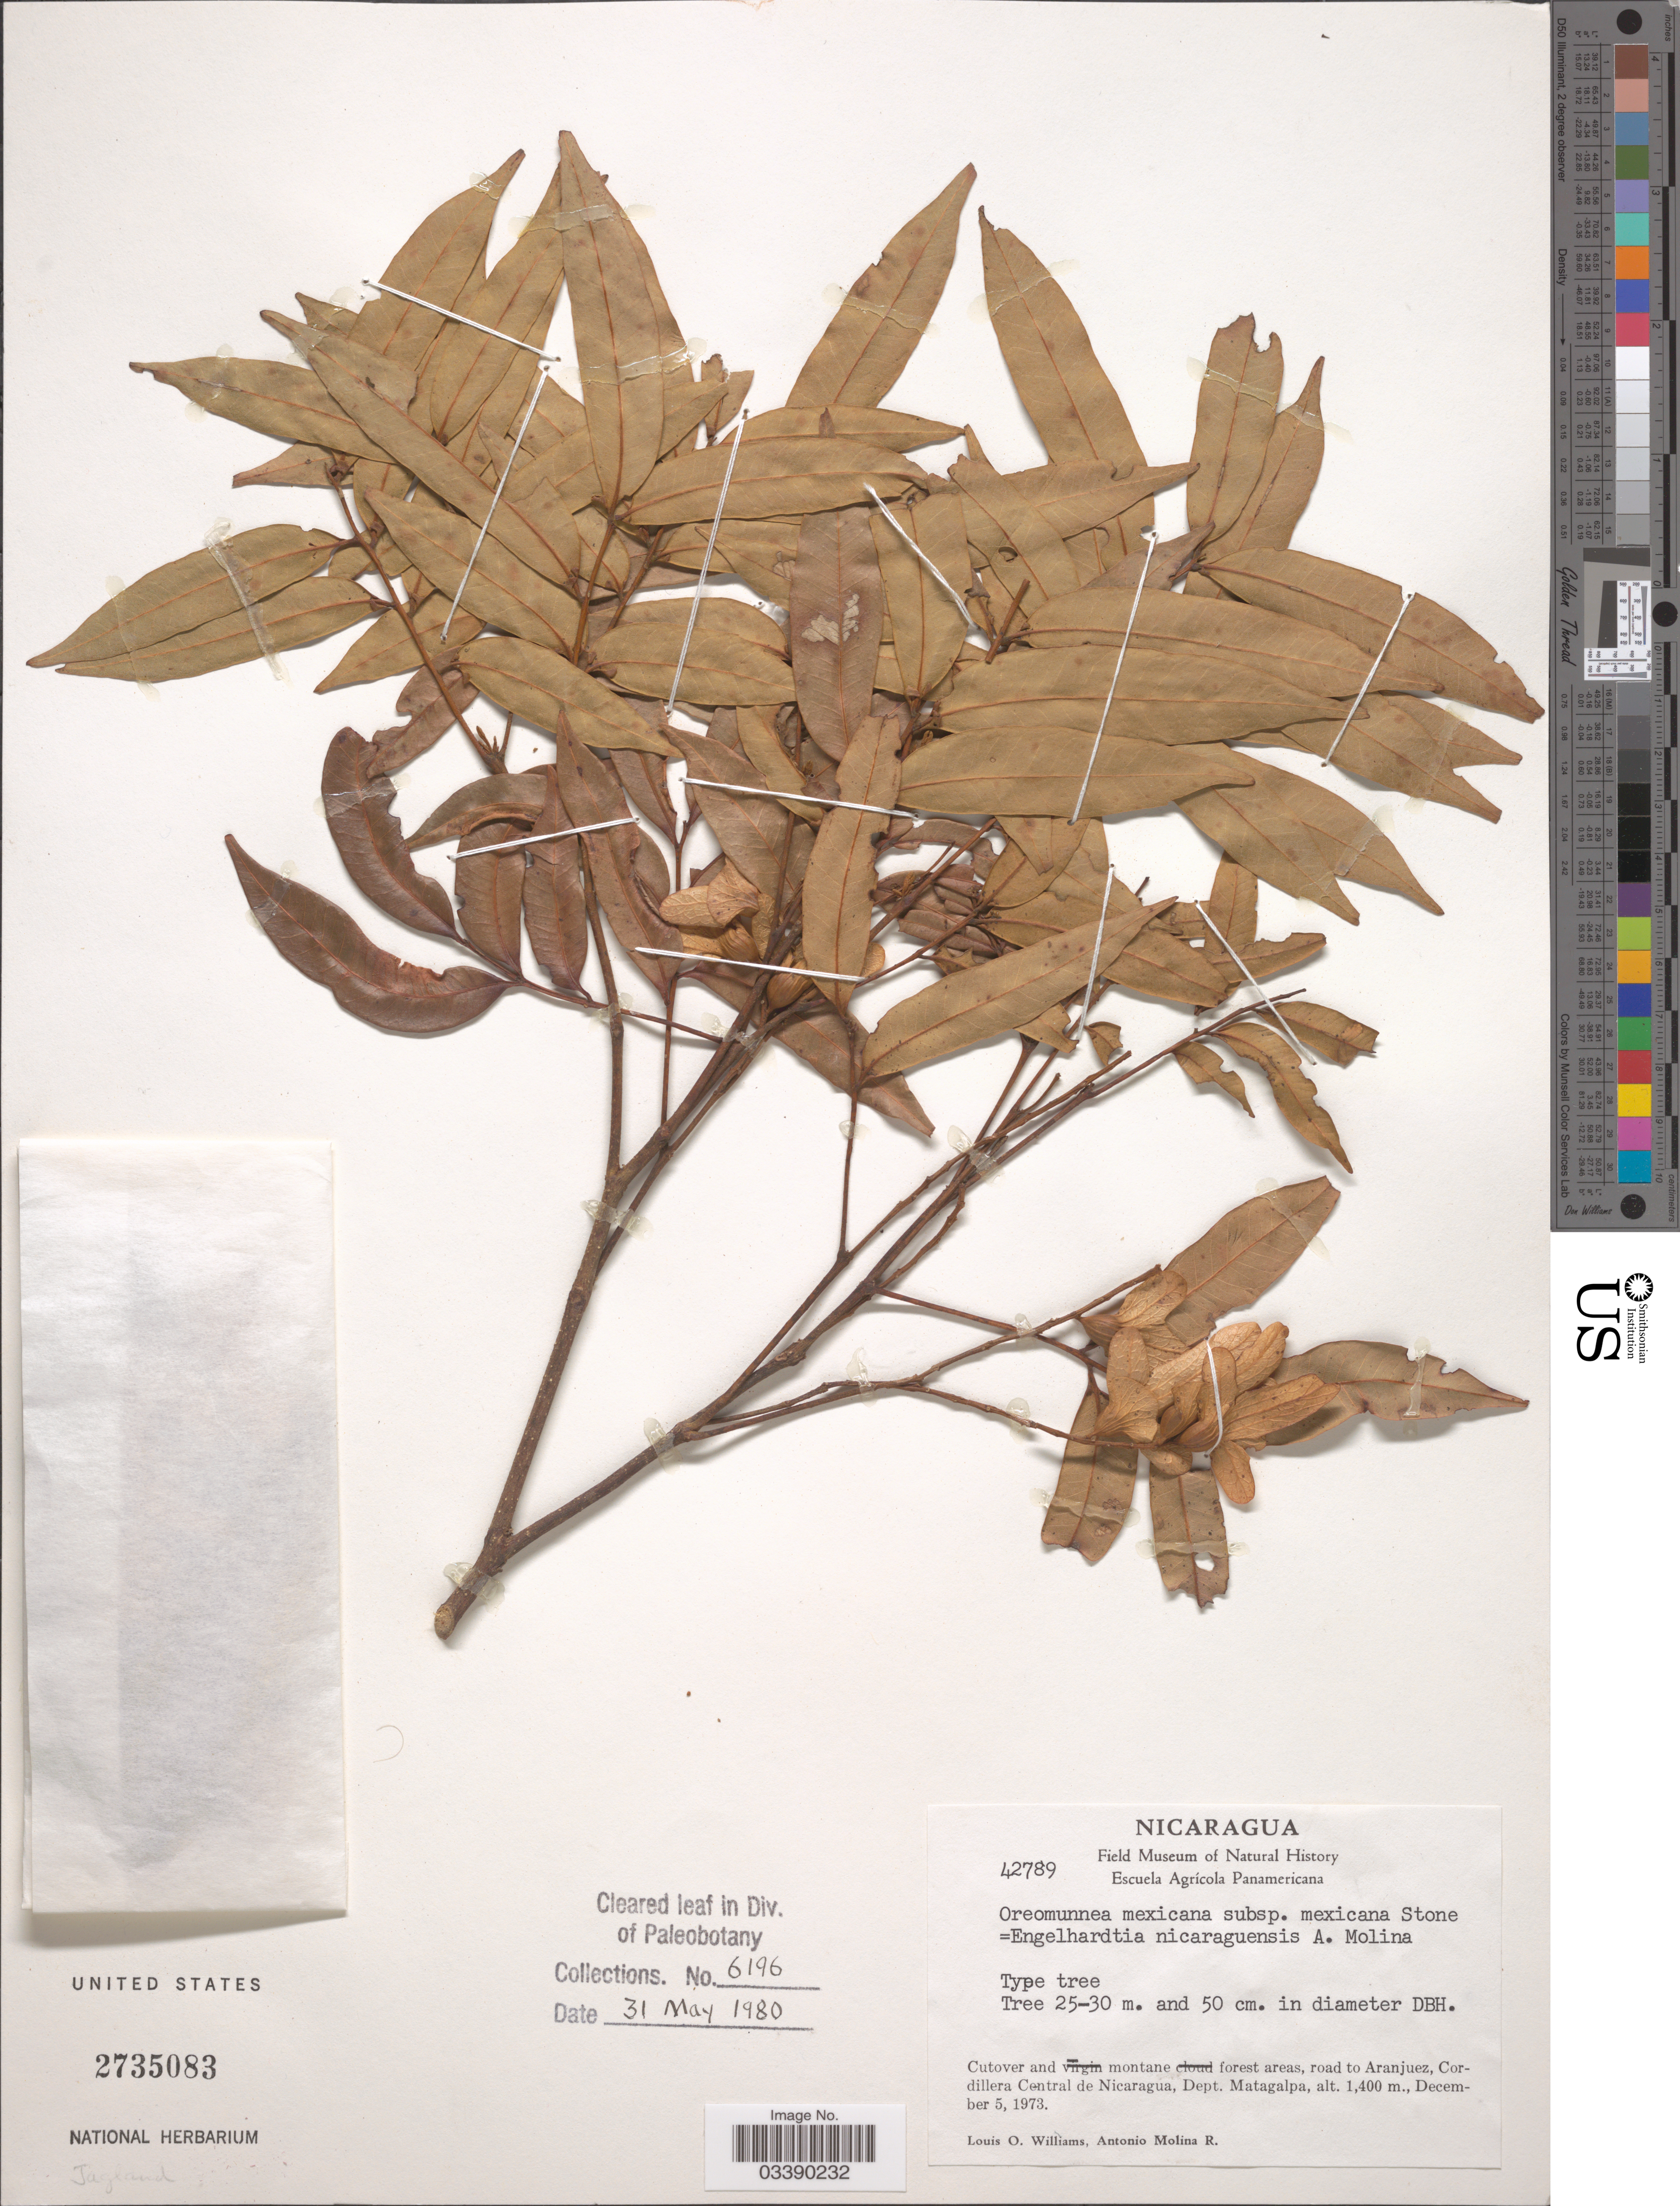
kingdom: Plantae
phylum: Tracheophyta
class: Magnoliopsida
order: Fagales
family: Juglandaceae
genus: Oreomunnea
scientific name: Oreomunnea mexicana subsp. mexicana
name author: (Standl.) J.-F. Leroy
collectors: L. O. Williams & A. Molina R.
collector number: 42789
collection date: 1973-12-05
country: Nicaragua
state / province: Matagalpa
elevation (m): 1400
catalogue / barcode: US 2735083